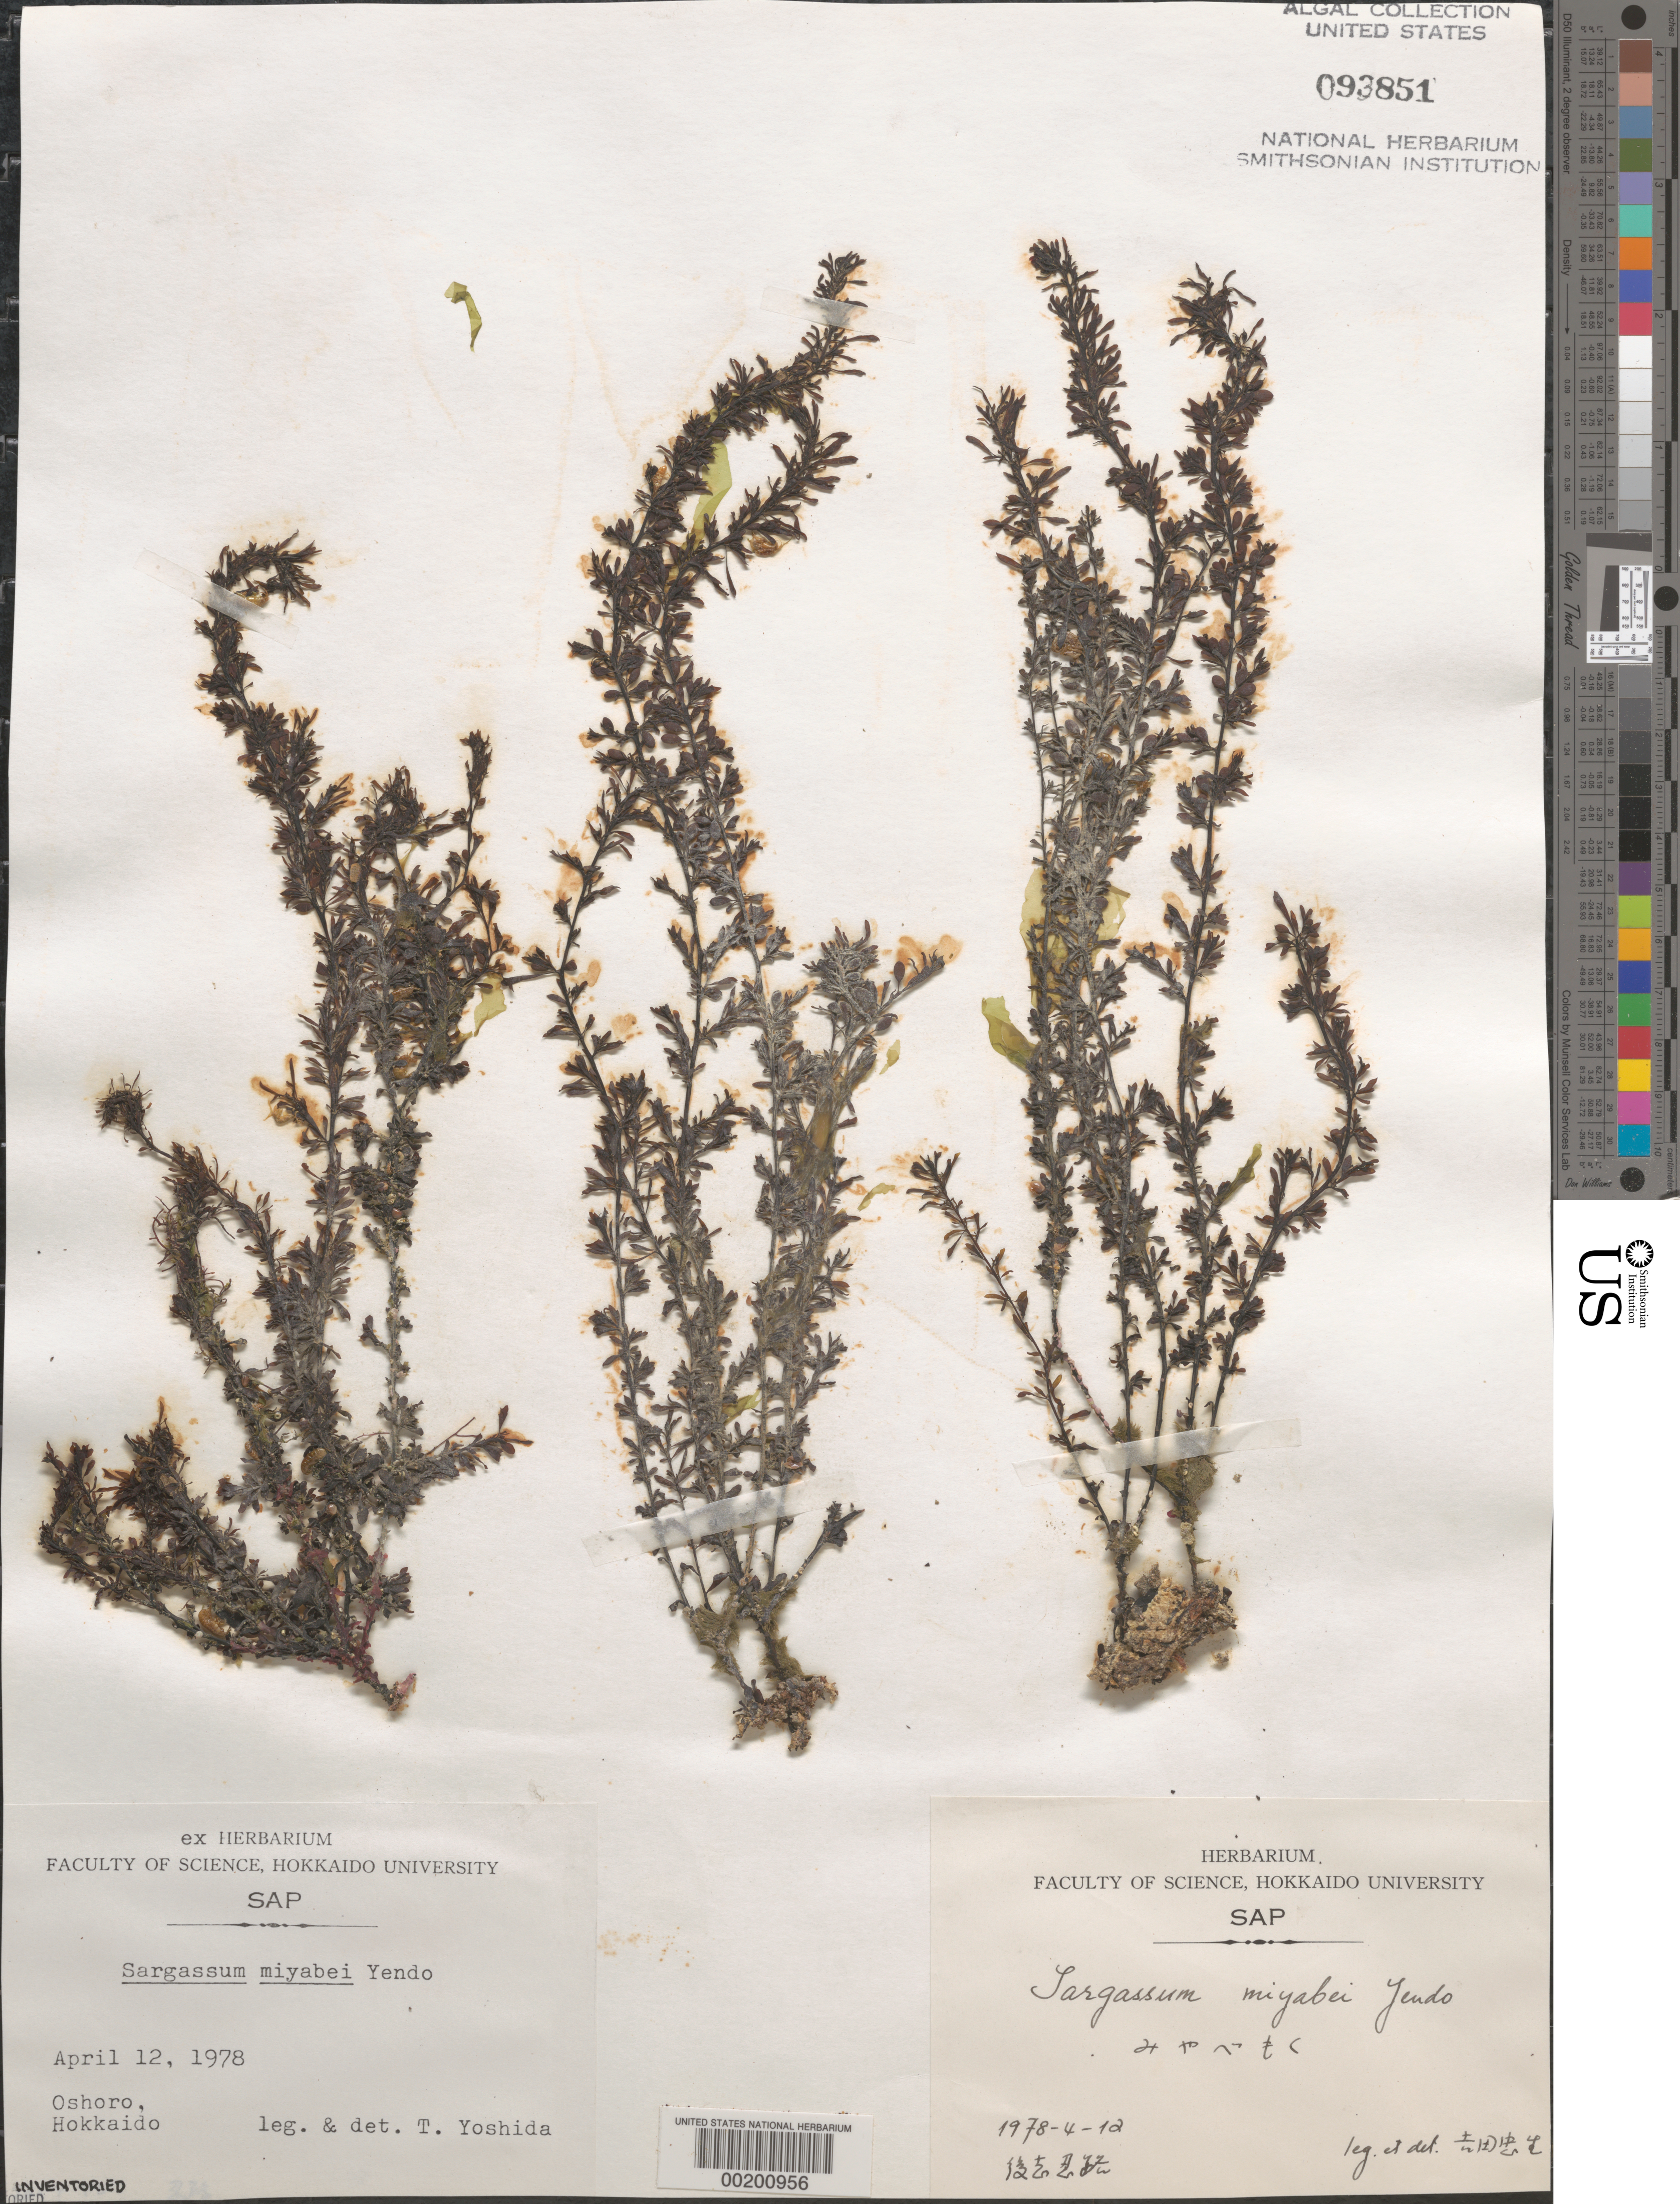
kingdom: Chromista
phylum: Ochrophyta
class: Phaeophyceae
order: Fucales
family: Sargassaceae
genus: Sargassum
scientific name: Sargassum miyabei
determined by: Yoshida, T.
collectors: T. Yoshida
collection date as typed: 12 Apr 1978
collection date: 1978-04-12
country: Japan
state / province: Hokkaido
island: Hokkaido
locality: Oshoro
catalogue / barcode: US 93851